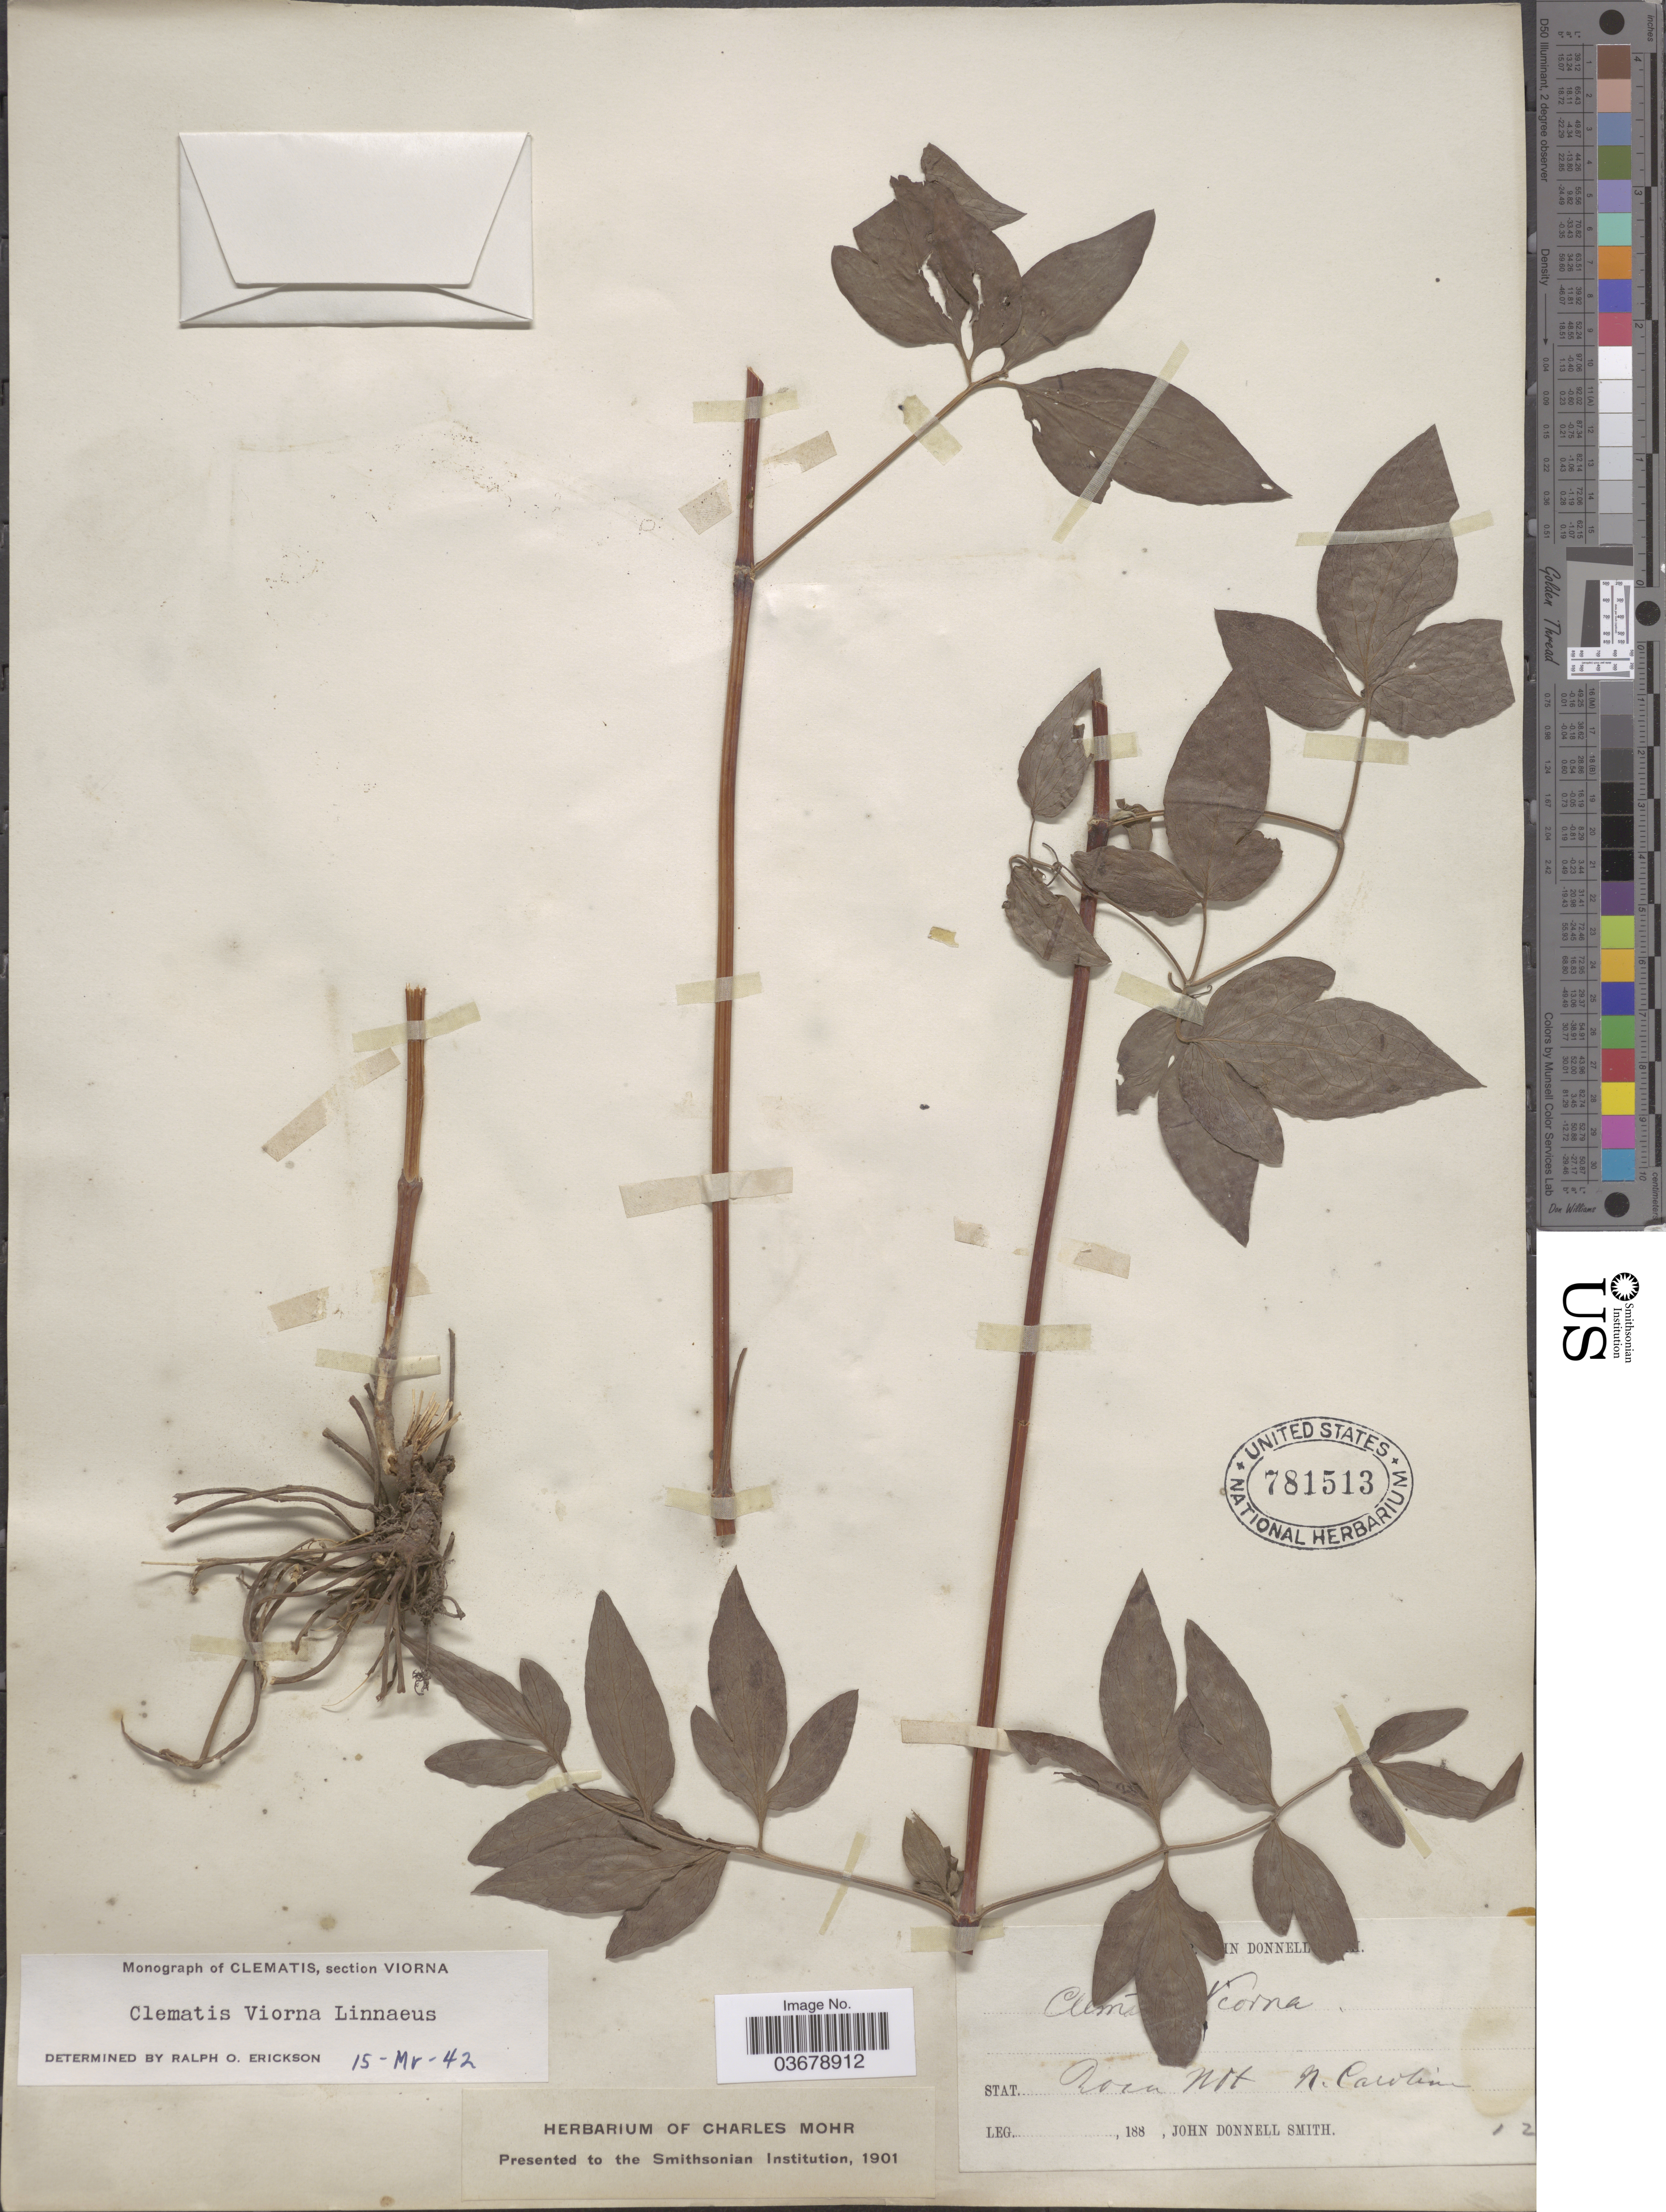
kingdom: Plantae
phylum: Tracheophyta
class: Magnoliopsida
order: Ranunculales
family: Ranunculaceae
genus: Clematis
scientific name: Clematis viorna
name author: L.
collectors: J. Donnell Smith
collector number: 12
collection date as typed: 188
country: United States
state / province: North Carolina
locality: Roan Mt.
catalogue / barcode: US 781513